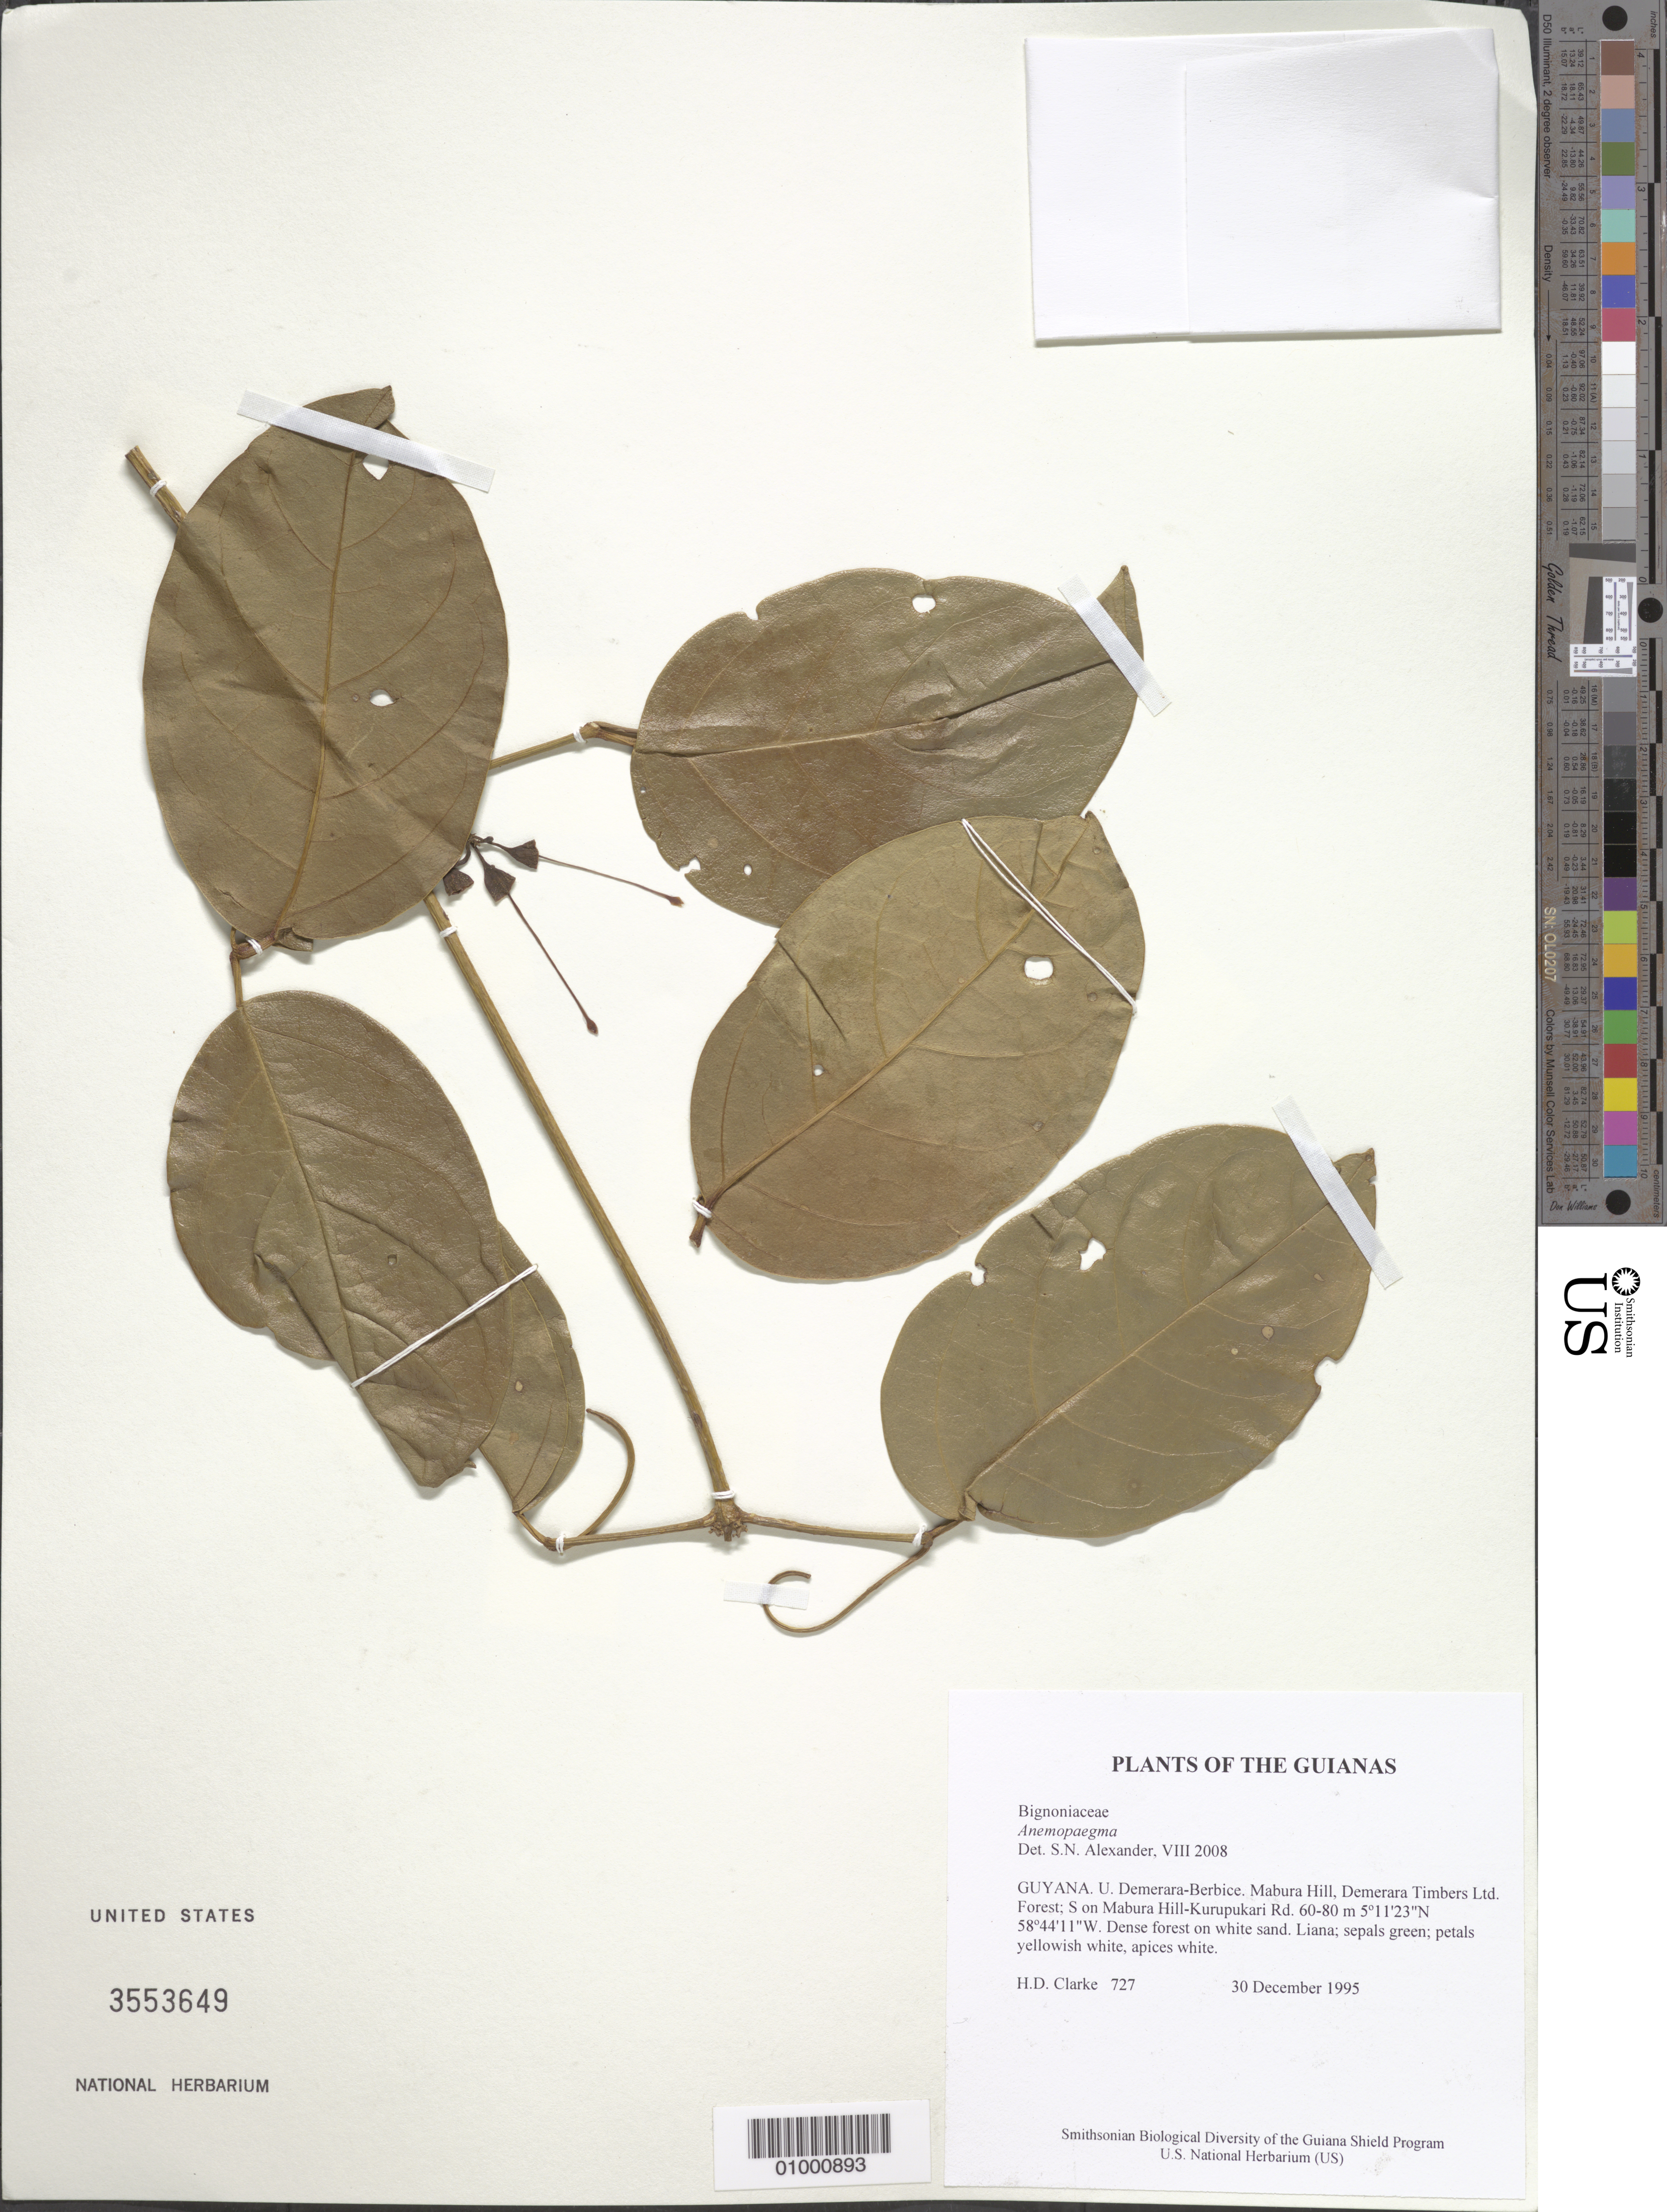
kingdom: Plantae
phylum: Tracheophyta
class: Magnoliopsida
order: Lamiales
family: Bignoniaceae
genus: Anemopaegma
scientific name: Anemopaegma sp.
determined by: Alexander, S. N.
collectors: H. D. Clarke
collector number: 727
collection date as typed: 30 December 1995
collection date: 1995-12-30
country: Guyana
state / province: U. Demerara-Berbice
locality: Mabura Hill, Demerara Timbers Ltd. Forest; S on Mabura Hill-Kurupukari Rd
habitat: Dense forest on white sand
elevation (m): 60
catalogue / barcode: US 3553649